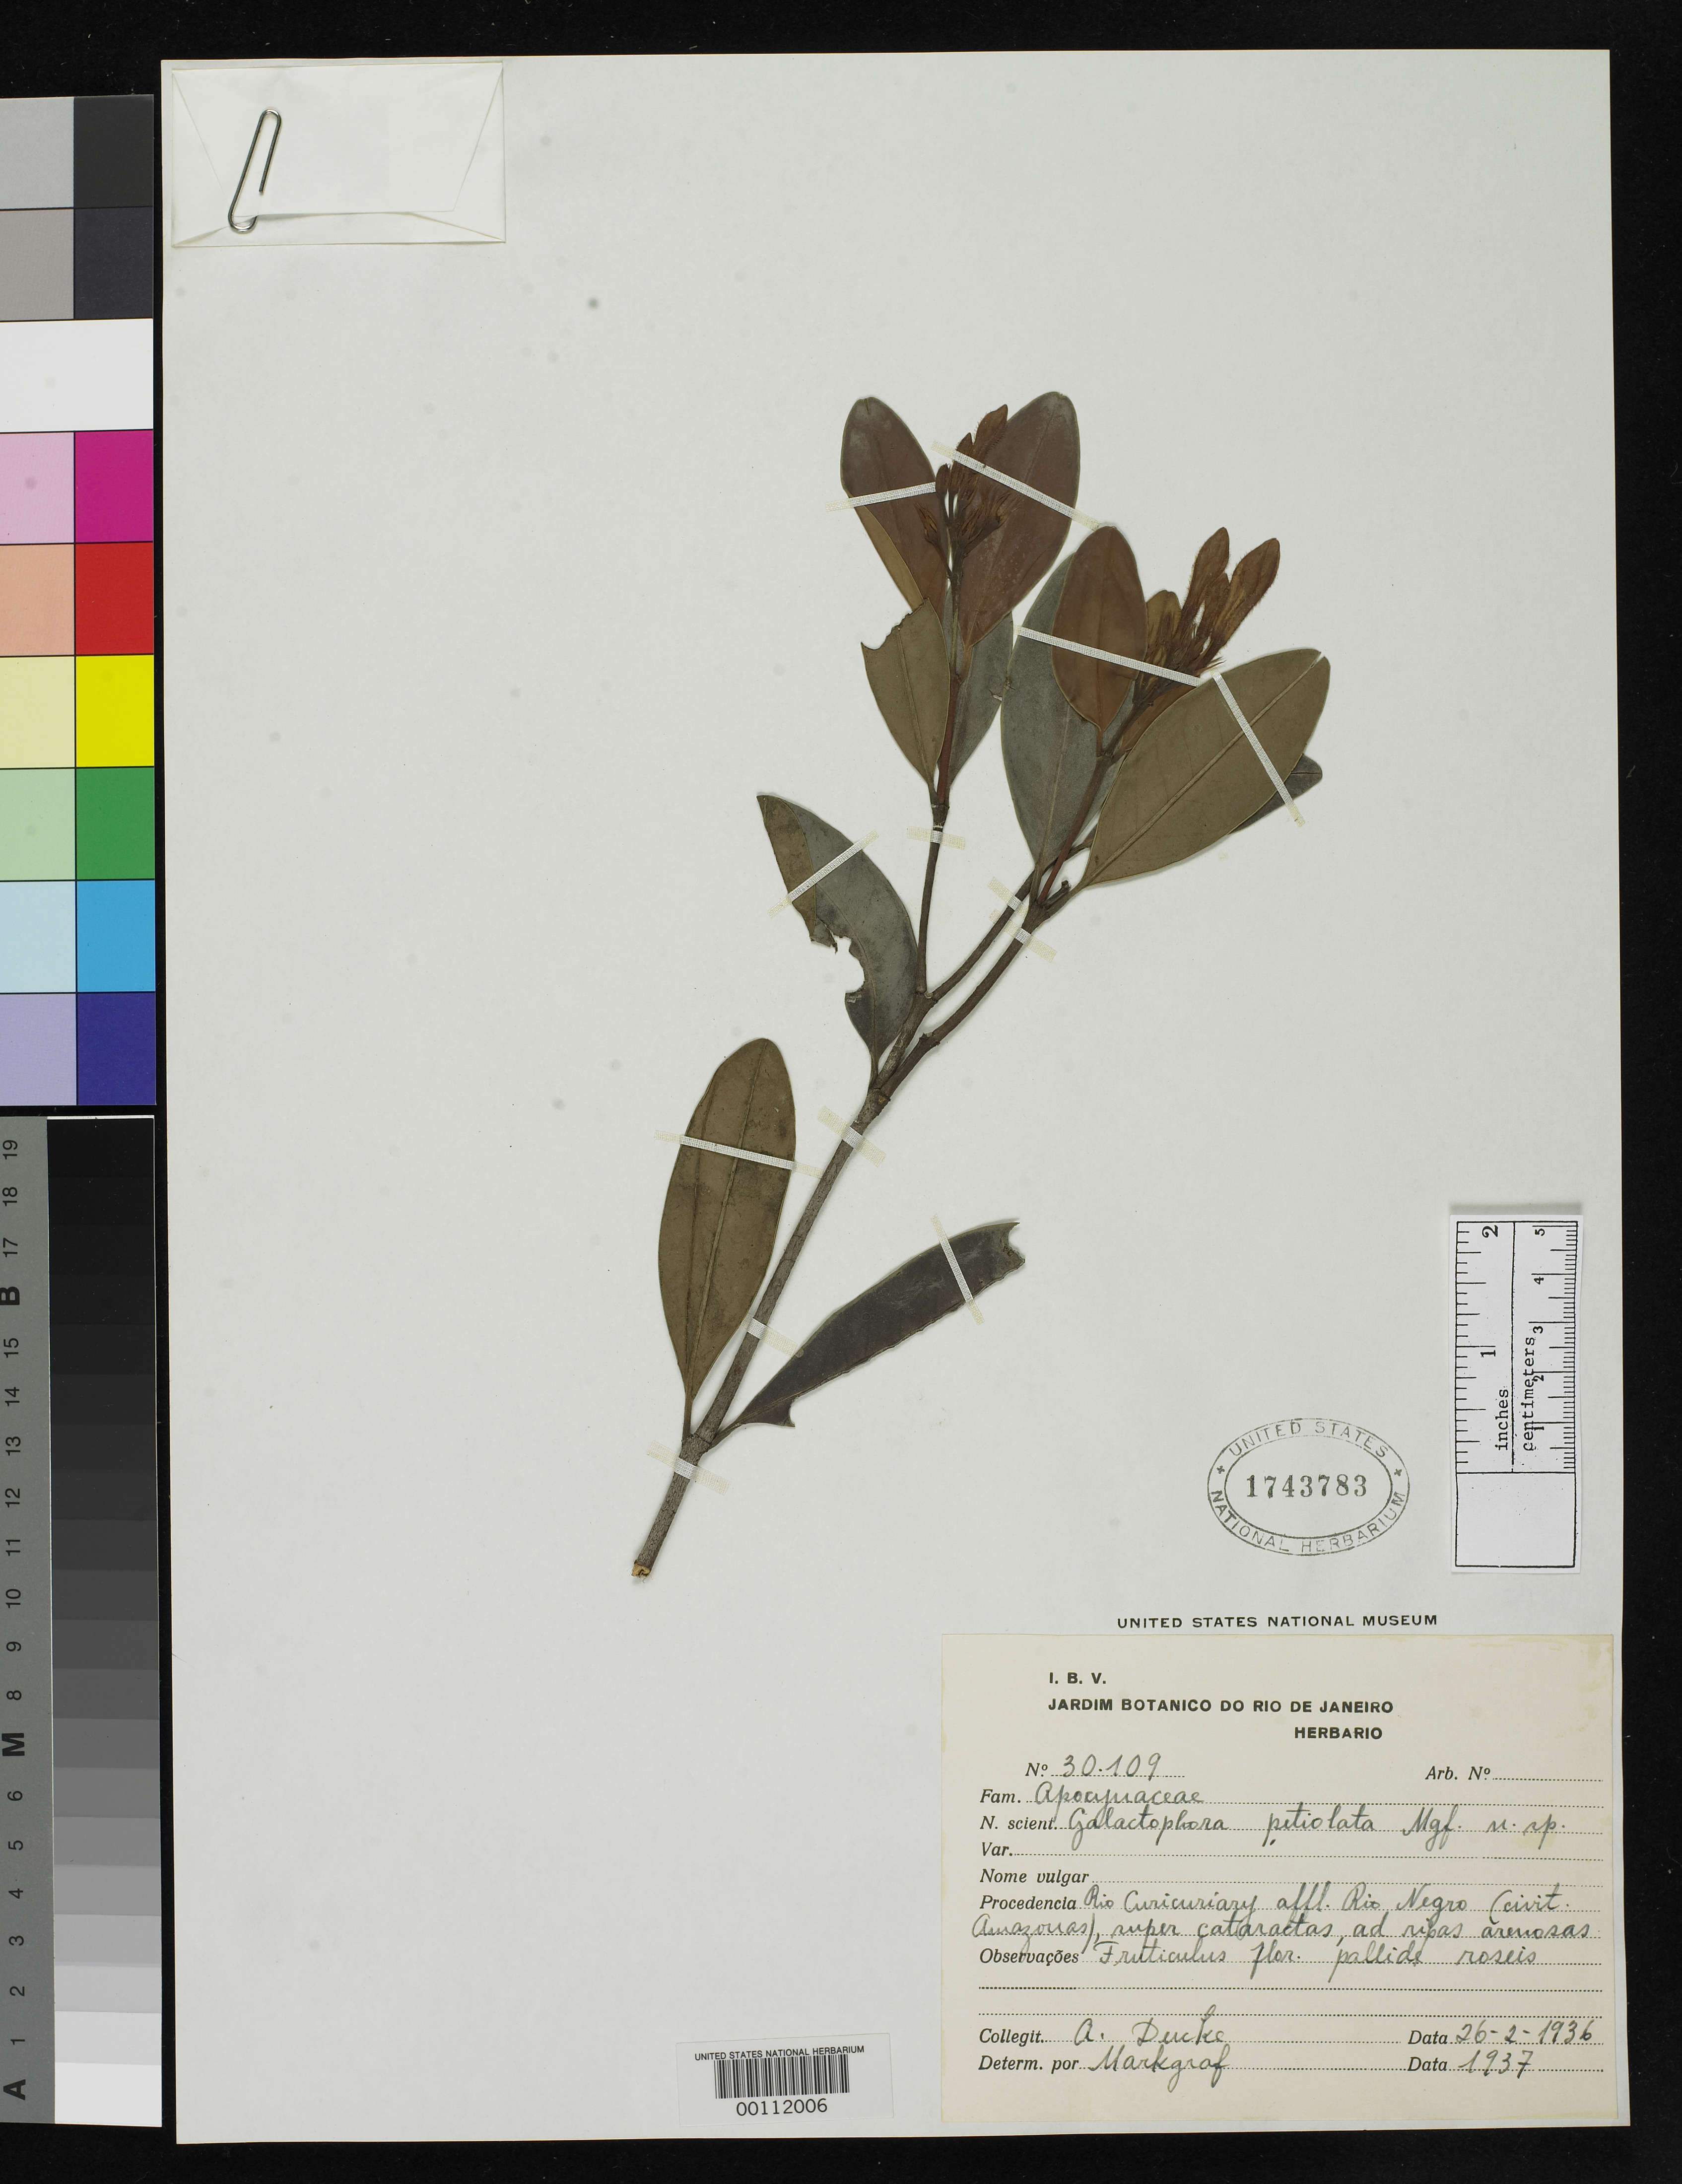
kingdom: Plantae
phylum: Tracheophyta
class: Magnoliopsida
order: Gentianales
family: Apocynaceae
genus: Galactophora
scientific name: Galactophora petiolata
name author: Markgr.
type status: Isotype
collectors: A. Ducke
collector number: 30109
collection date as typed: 26 Feb 1936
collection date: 1936-02-26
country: Brazil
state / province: Amazonas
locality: Rio Curicuriary.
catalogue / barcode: US 1743783